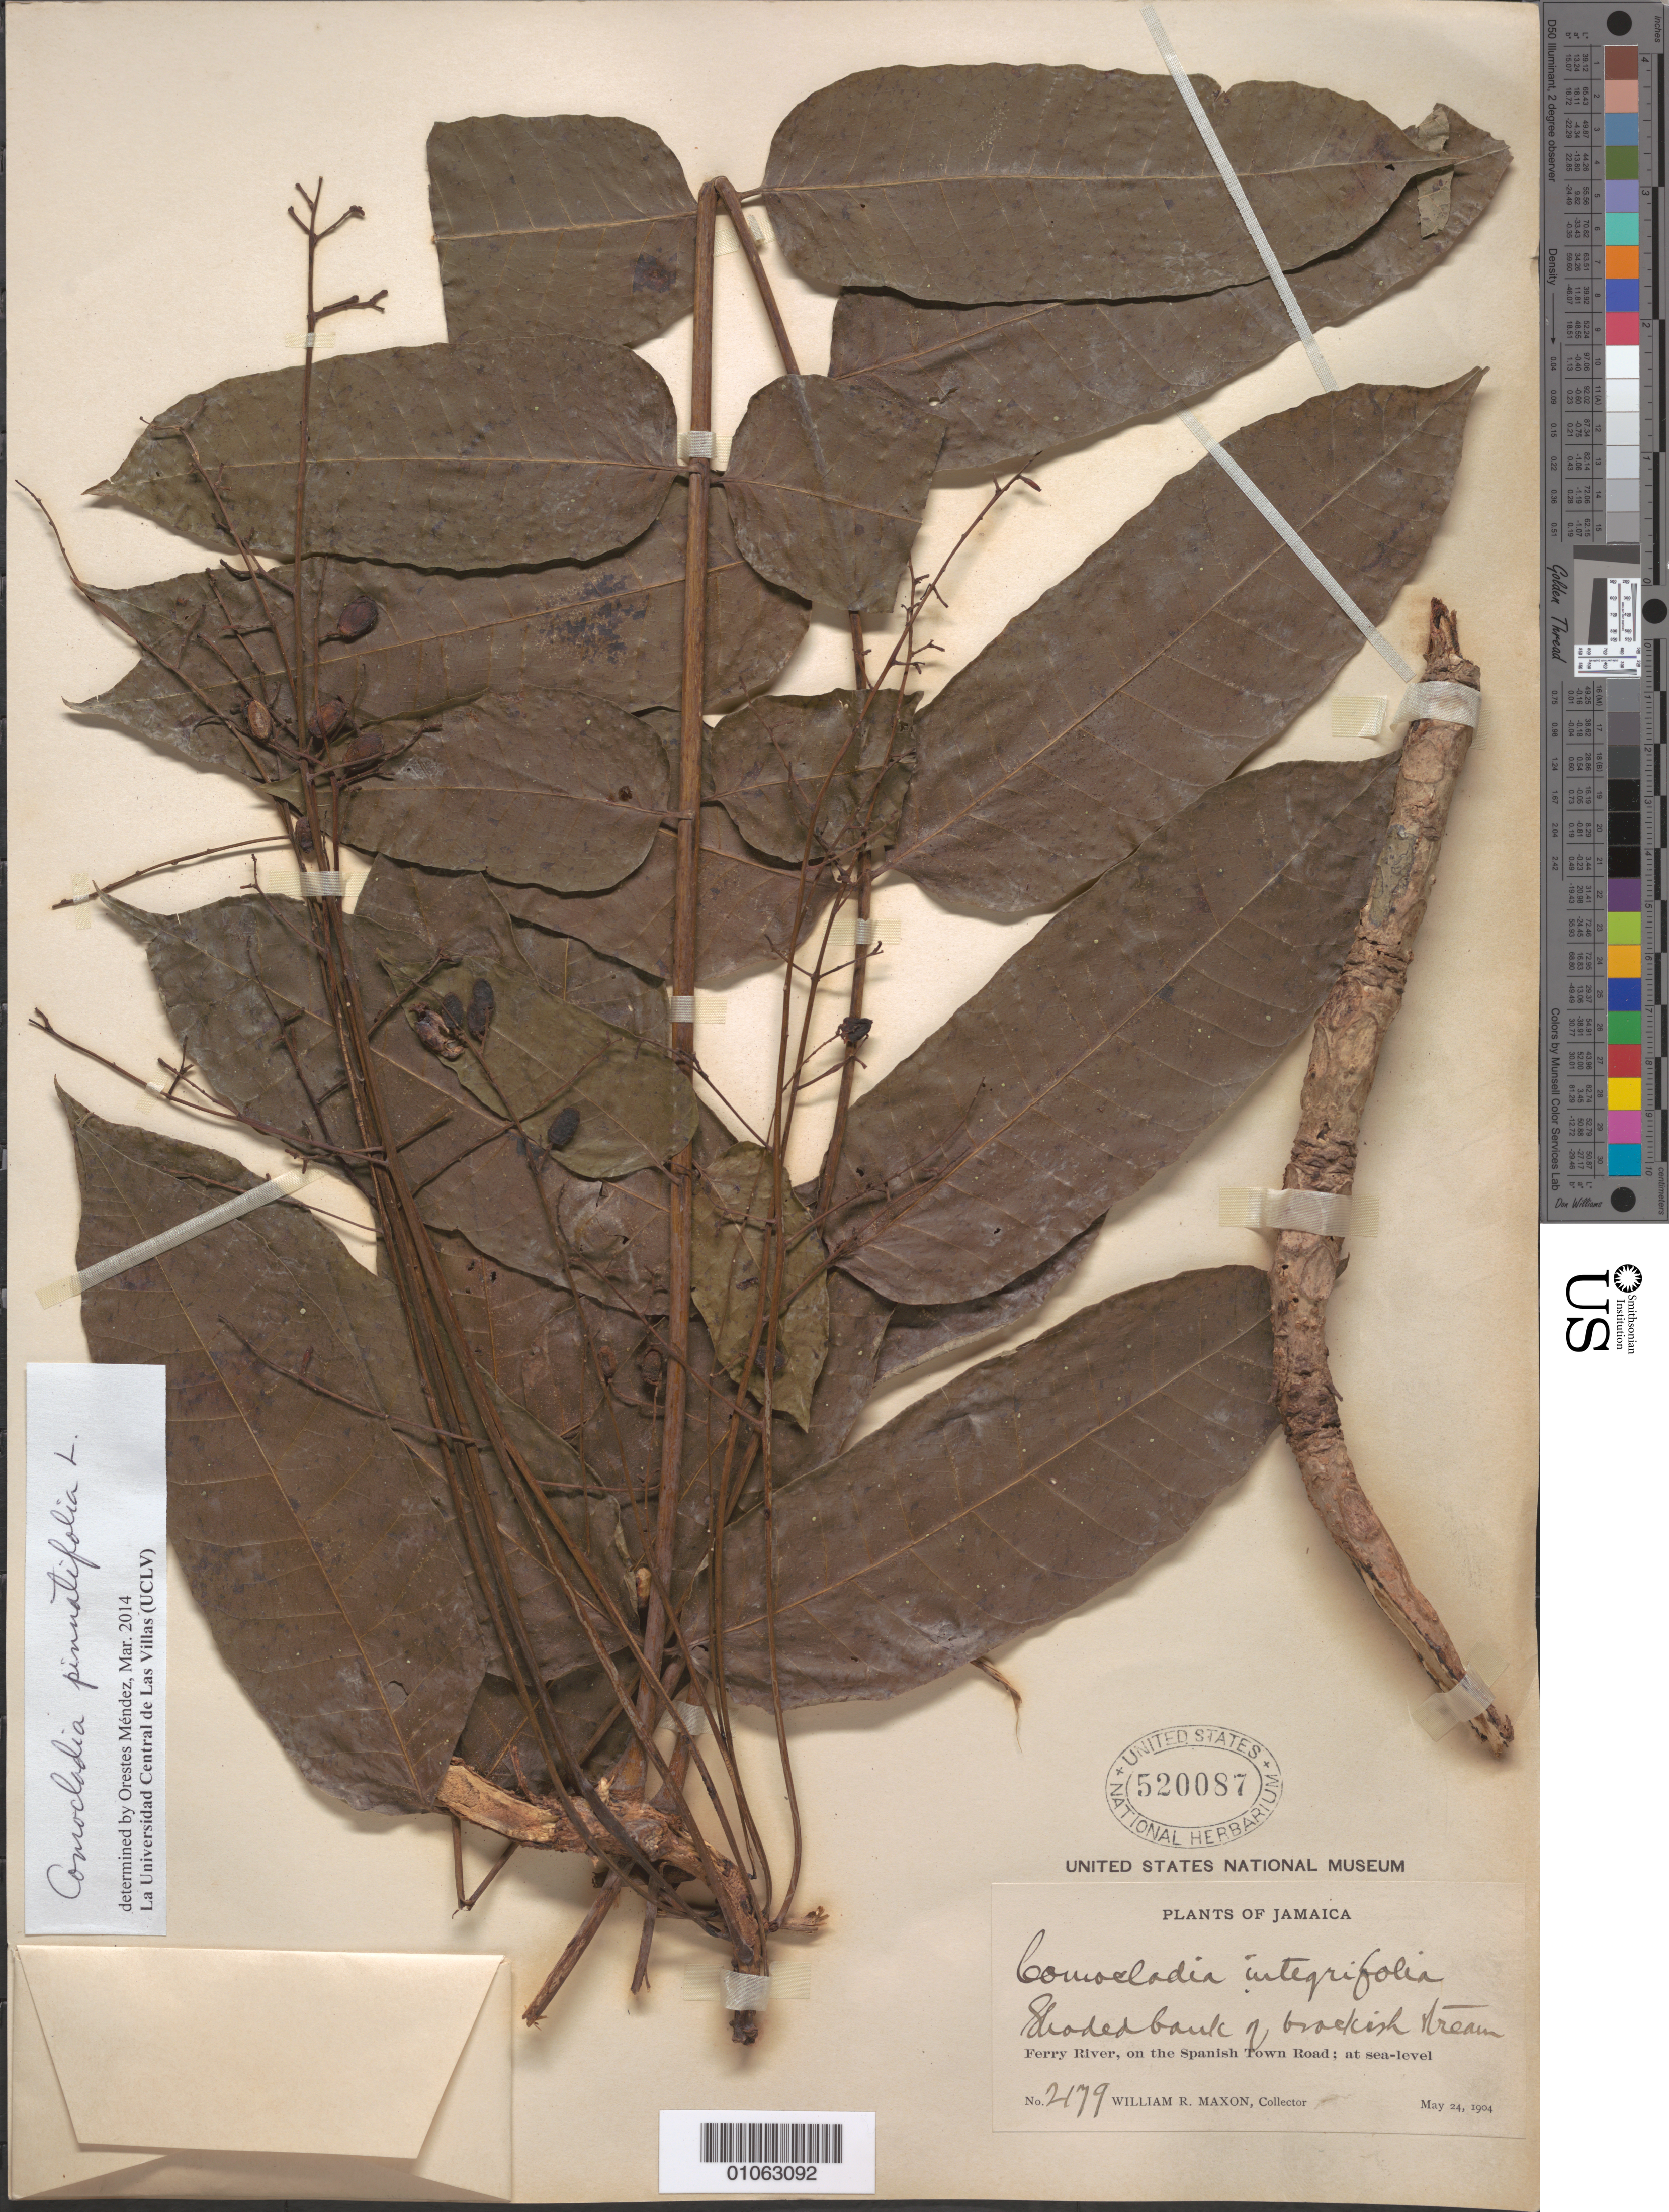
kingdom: Plantae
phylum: Tracheophyta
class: Magnoliopsida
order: Sapindales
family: Anacardiaceae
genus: Comocladia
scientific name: Comocladia pinnatifolia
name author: L.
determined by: Méndez, Orestes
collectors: W. R. Maxon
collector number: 2179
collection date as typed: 24 May 1904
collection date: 1904-05-24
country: Jamaica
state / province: Saint Catherine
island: Jamaica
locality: Ferry river, on the Spanish Town Road, at sea level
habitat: Shaded bank of brackish stream.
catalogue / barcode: US 520087